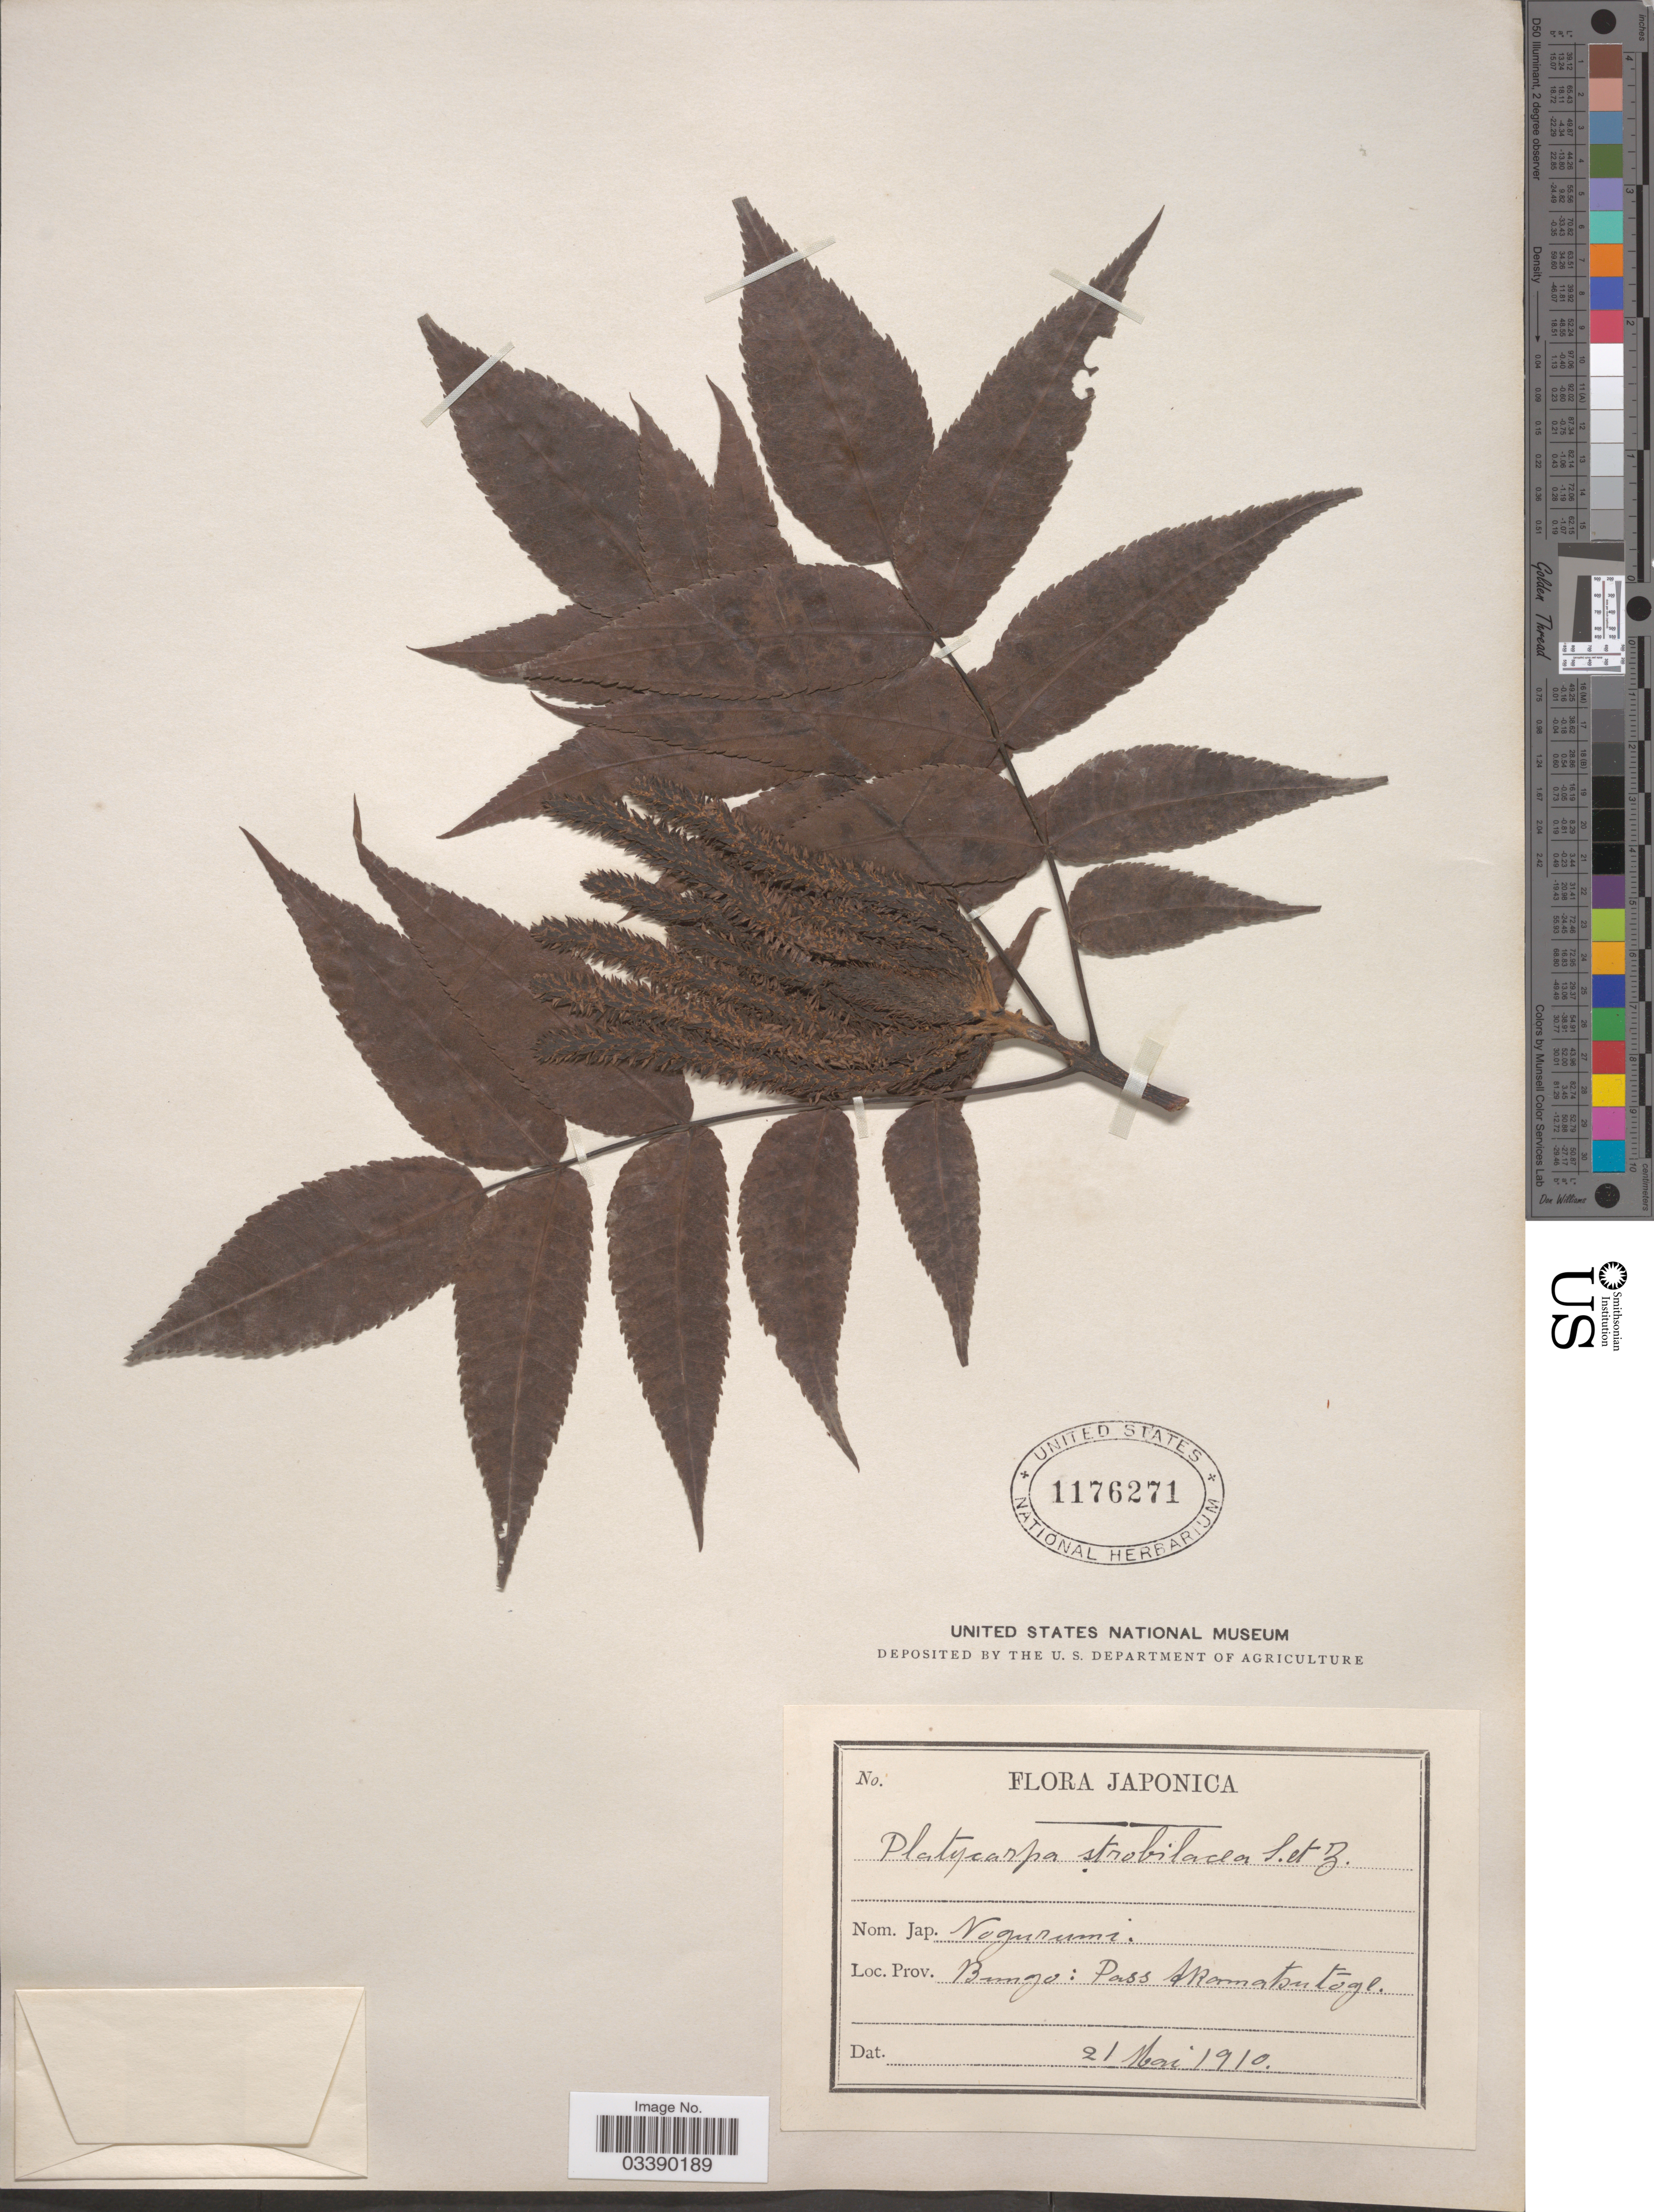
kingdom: Plantae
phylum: Tracheophyta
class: Magnoliopsida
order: Fagales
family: Juglandaceae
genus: Platycarya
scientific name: Platycarya strobilacea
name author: Siebold & Zucc.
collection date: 1910-05-21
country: Japan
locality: Bungo: Pass Akamatsutoge.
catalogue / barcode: US 1176271